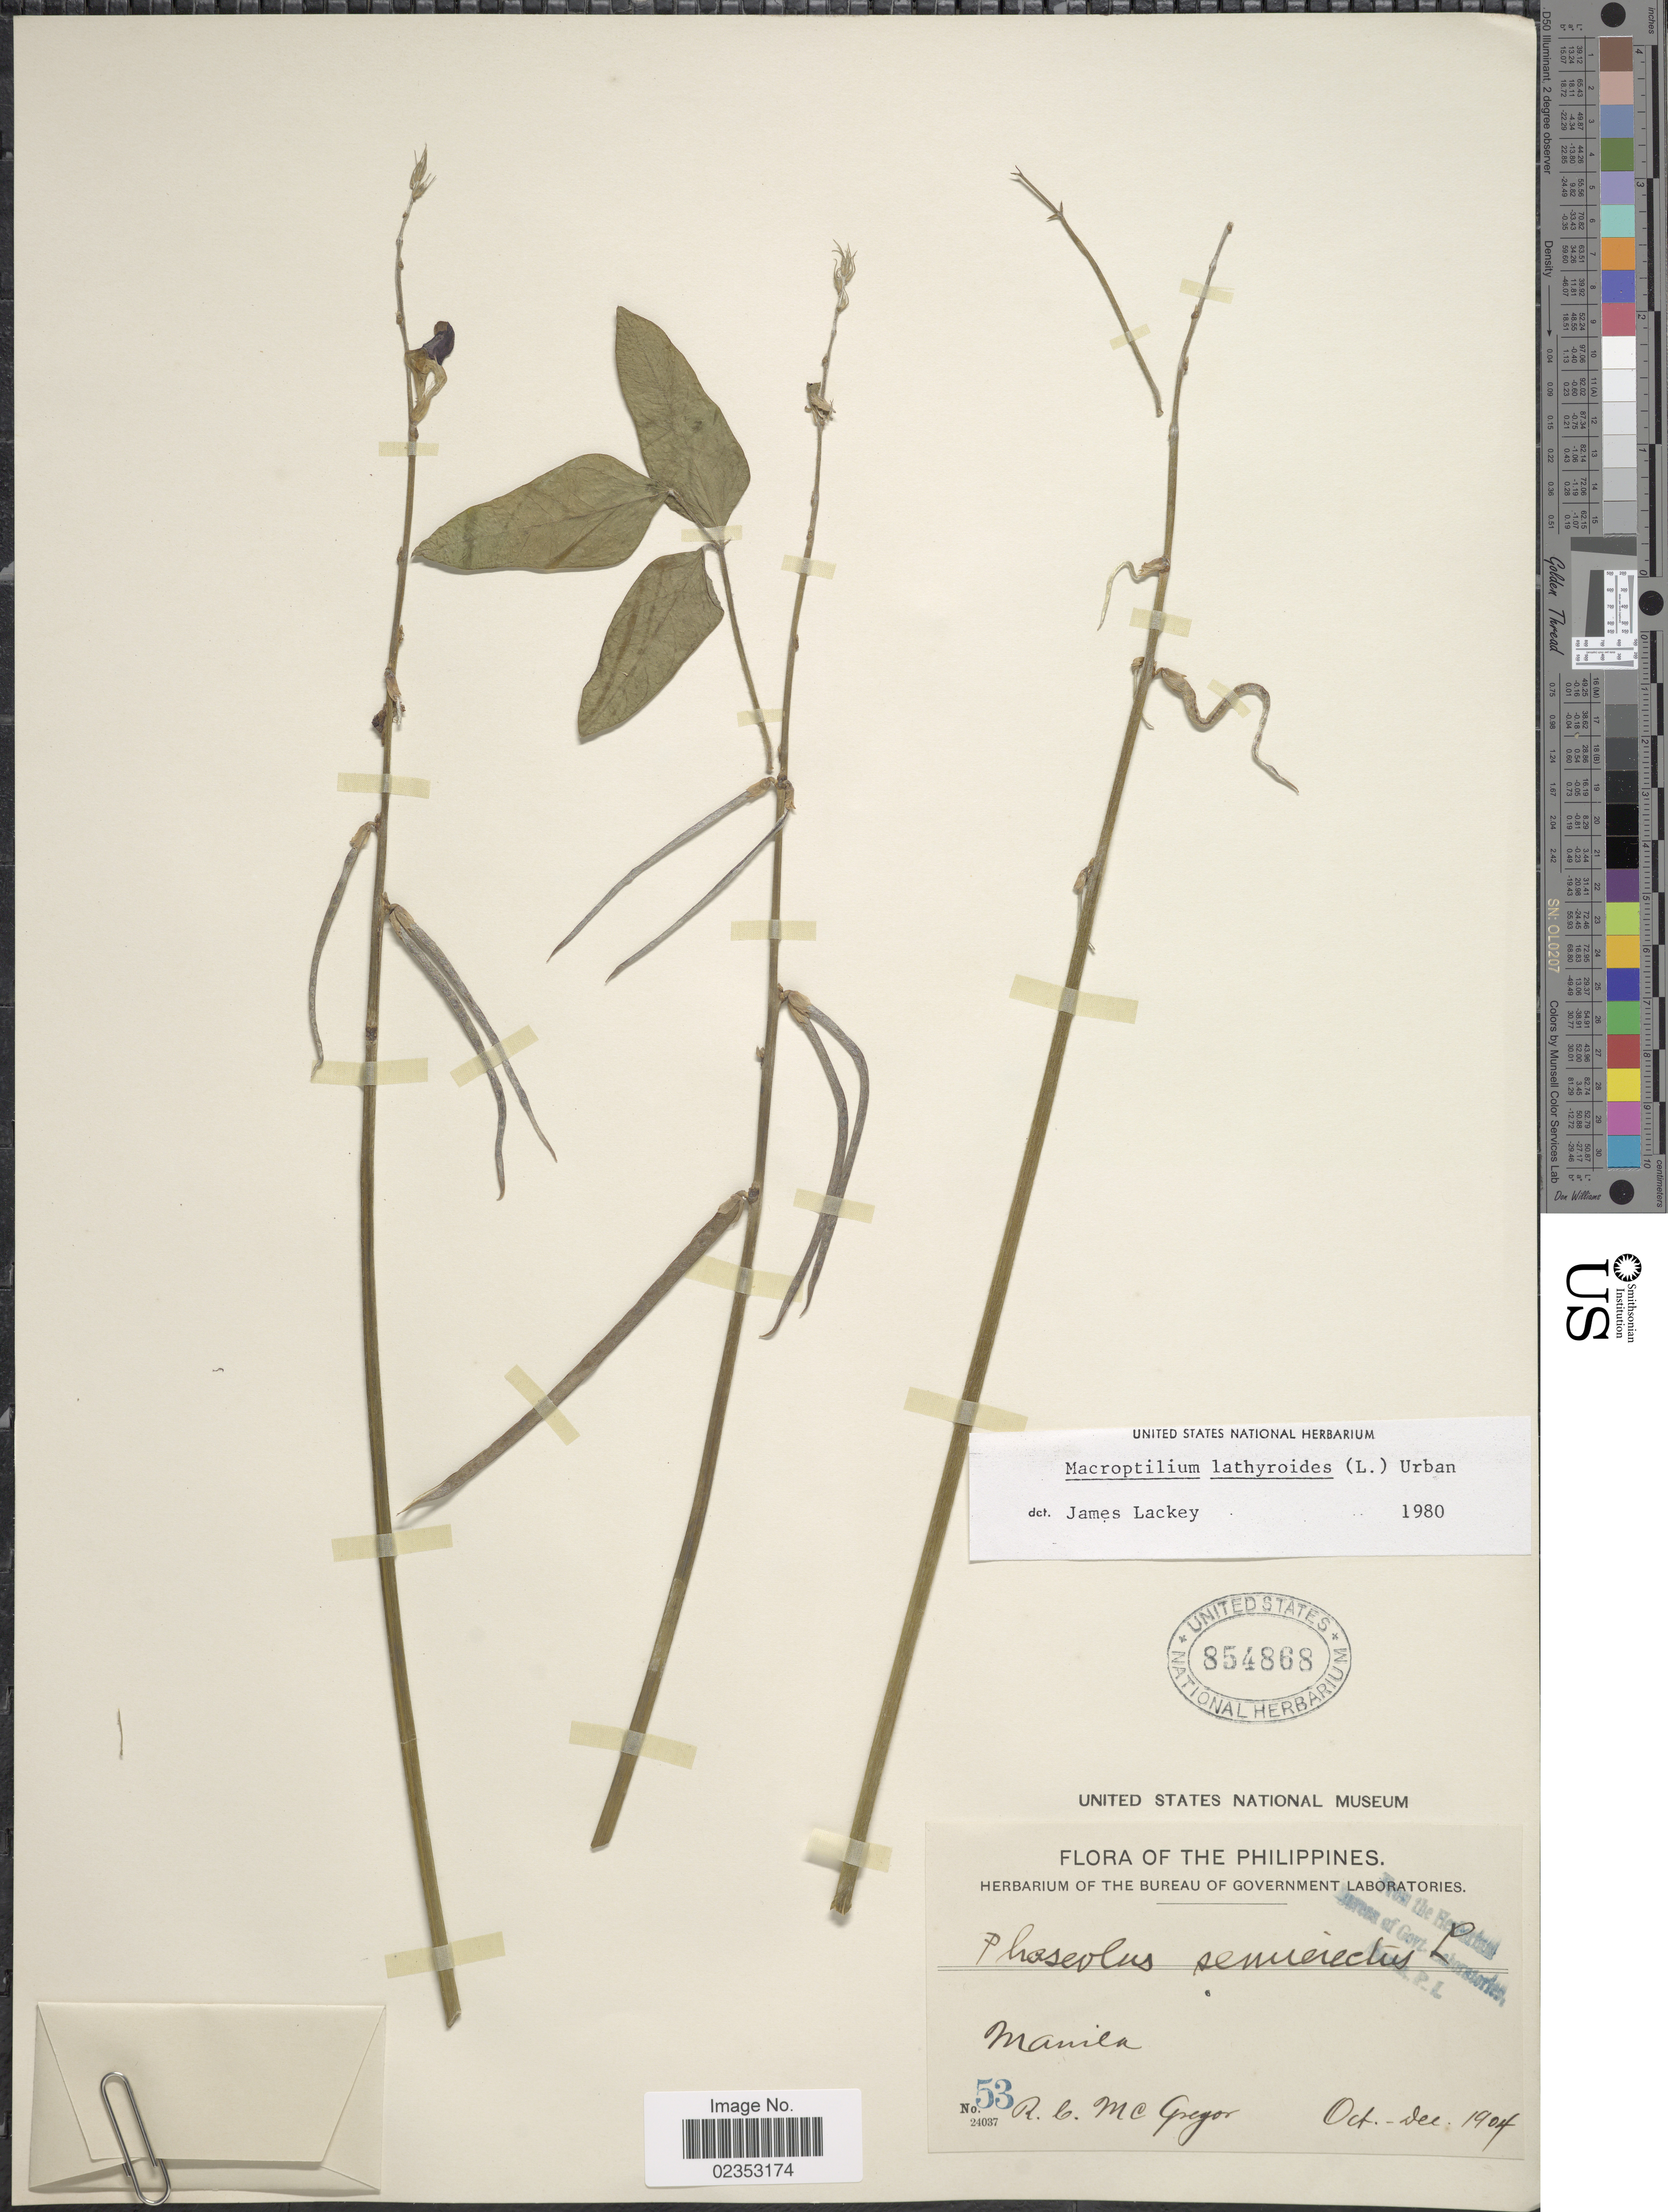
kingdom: Plantae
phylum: Tracheophyta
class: Magnoliopsida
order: Fabales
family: Fabaceae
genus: Macroptilium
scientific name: Macroptilium lathyroides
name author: (L.) Urb.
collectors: R. C. McGregor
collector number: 53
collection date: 1904-10/1904-12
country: Philippines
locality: Manila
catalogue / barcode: US 854868